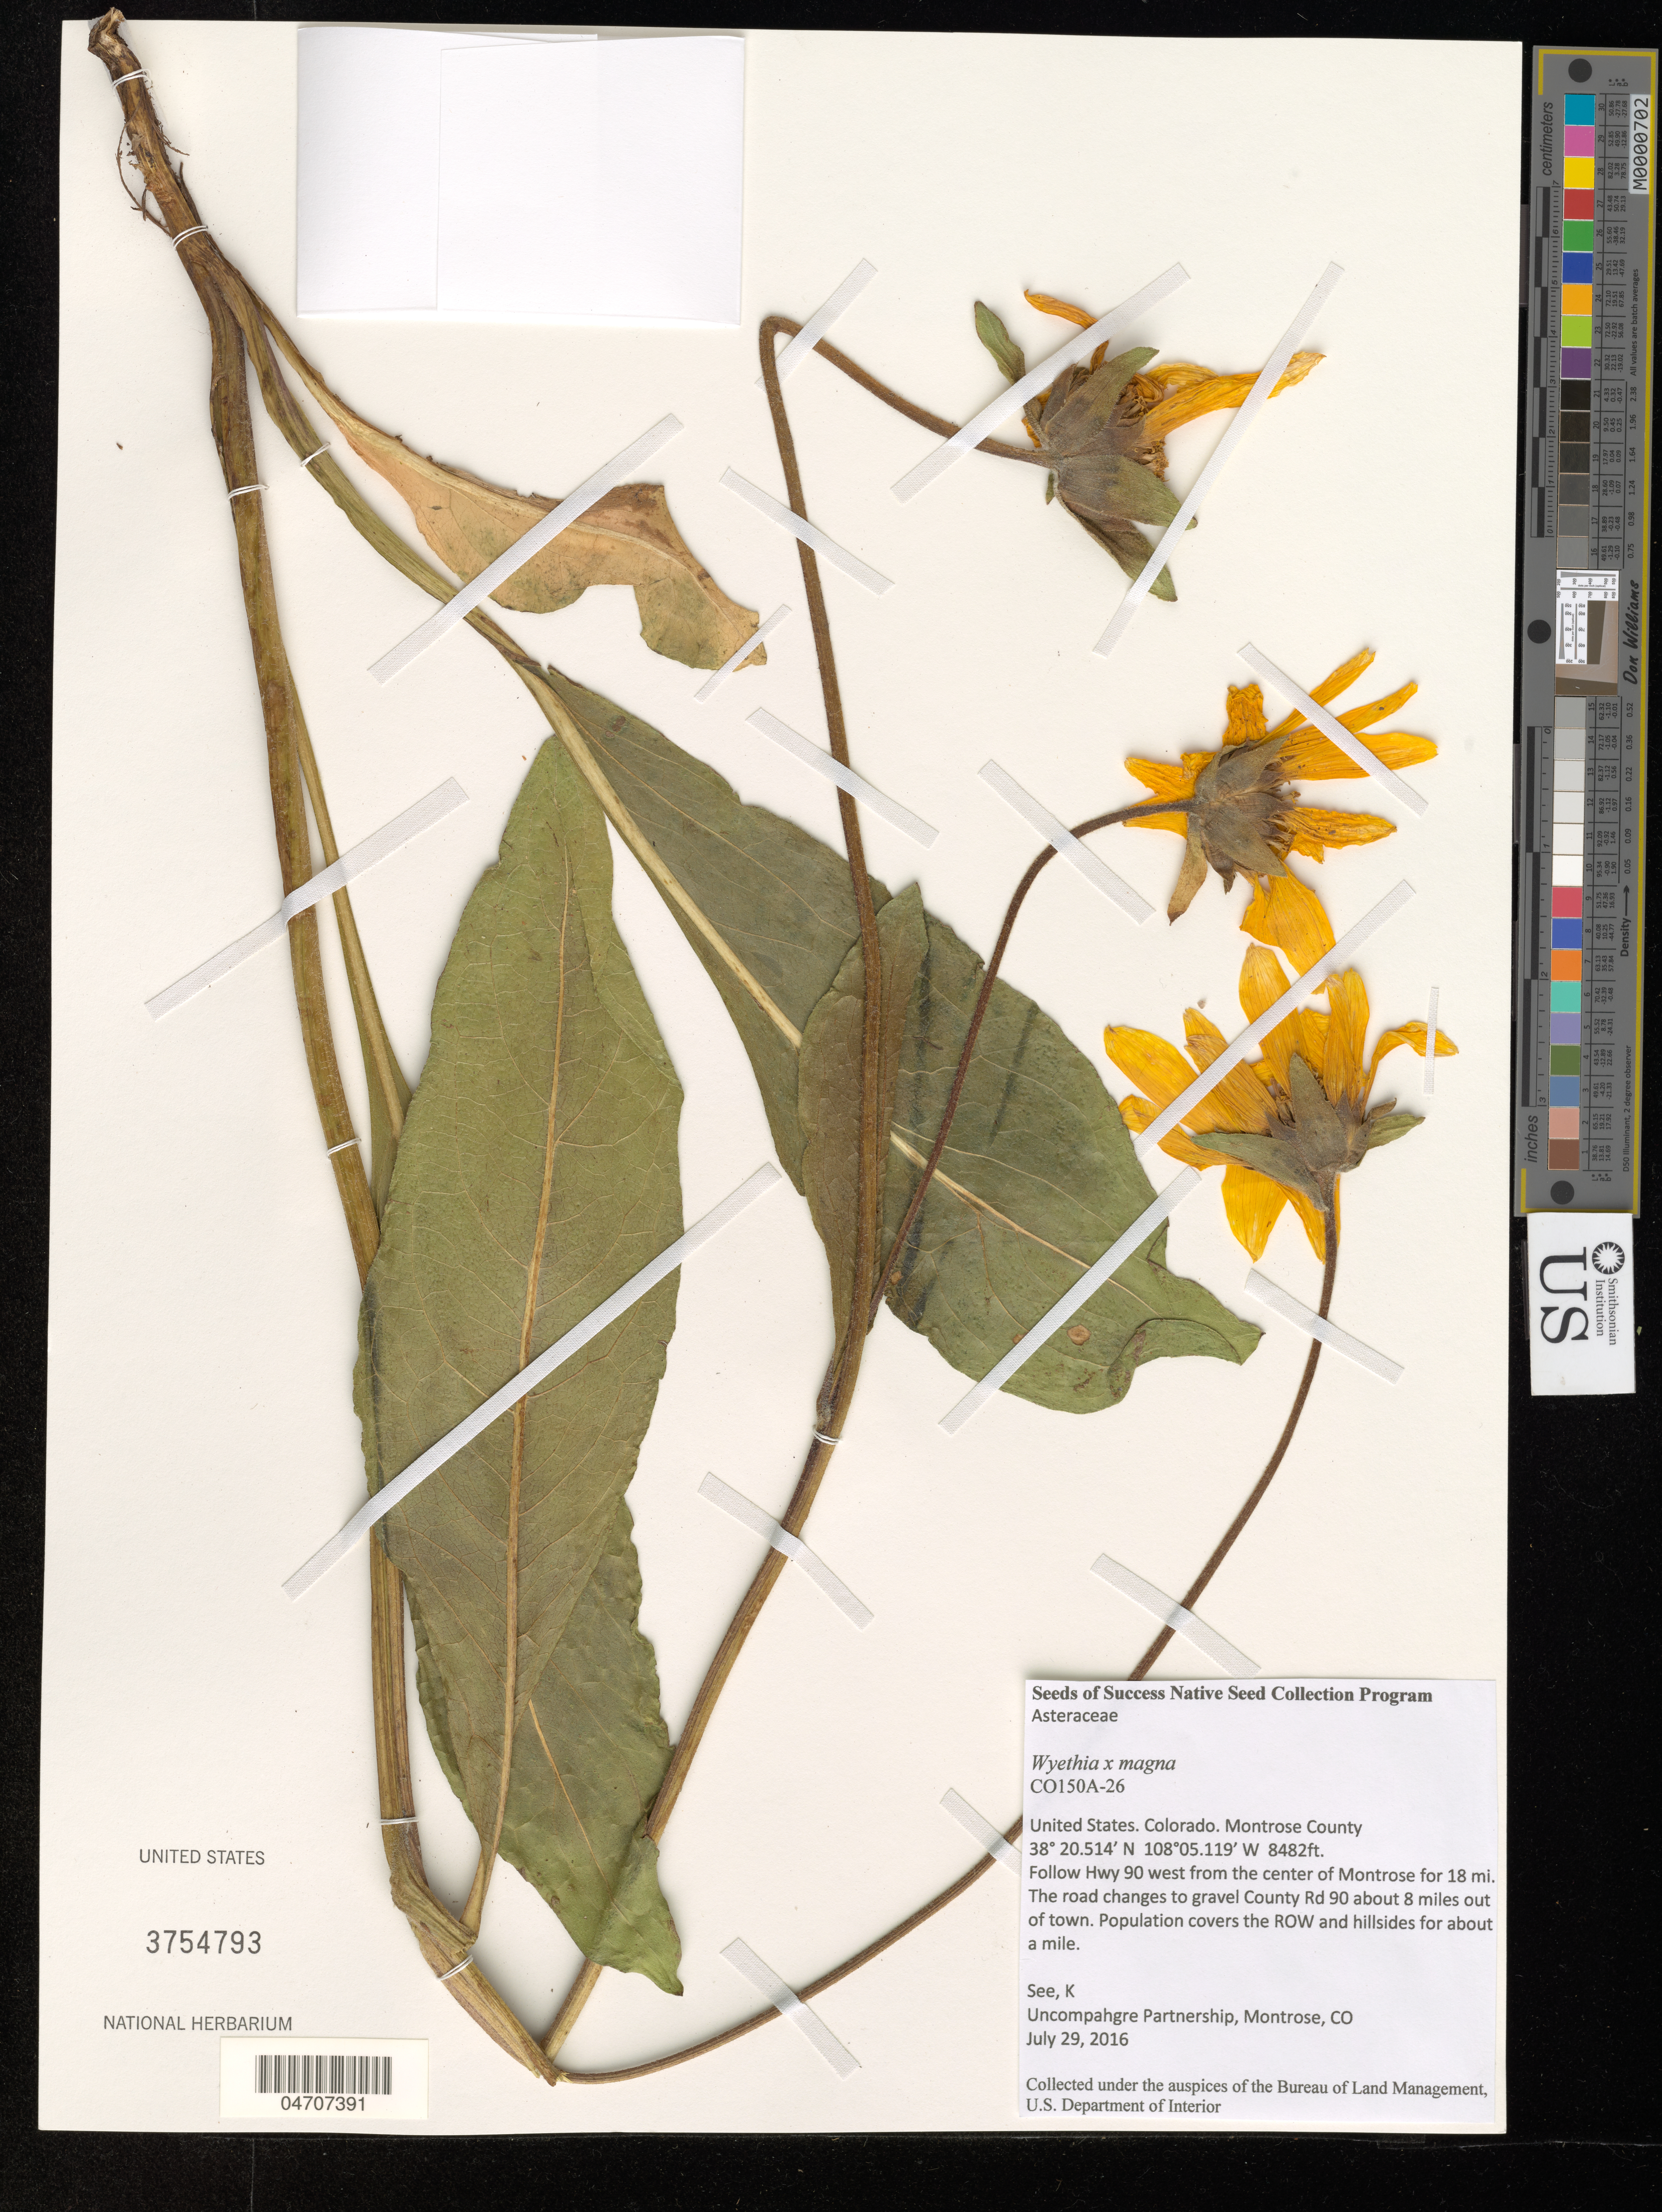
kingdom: Plantae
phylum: Tracheophyta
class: Magnoliopsida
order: Asterales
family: Asteraceae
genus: Wyethia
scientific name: Wyethia x magna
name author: A. Nelson ex W.A. Weber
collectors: K. See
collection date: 2016-07-29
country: United States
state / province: Colorado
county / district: Montrose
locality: Montrose County. Follow Hwy 90 west from the center of Montrose for 18 mi. The road changes to gravel County Rd 90 about 8 miles out of town. Population covers the ROW and hillsides for about a mile.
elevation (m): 2585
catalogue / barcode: US 3754793